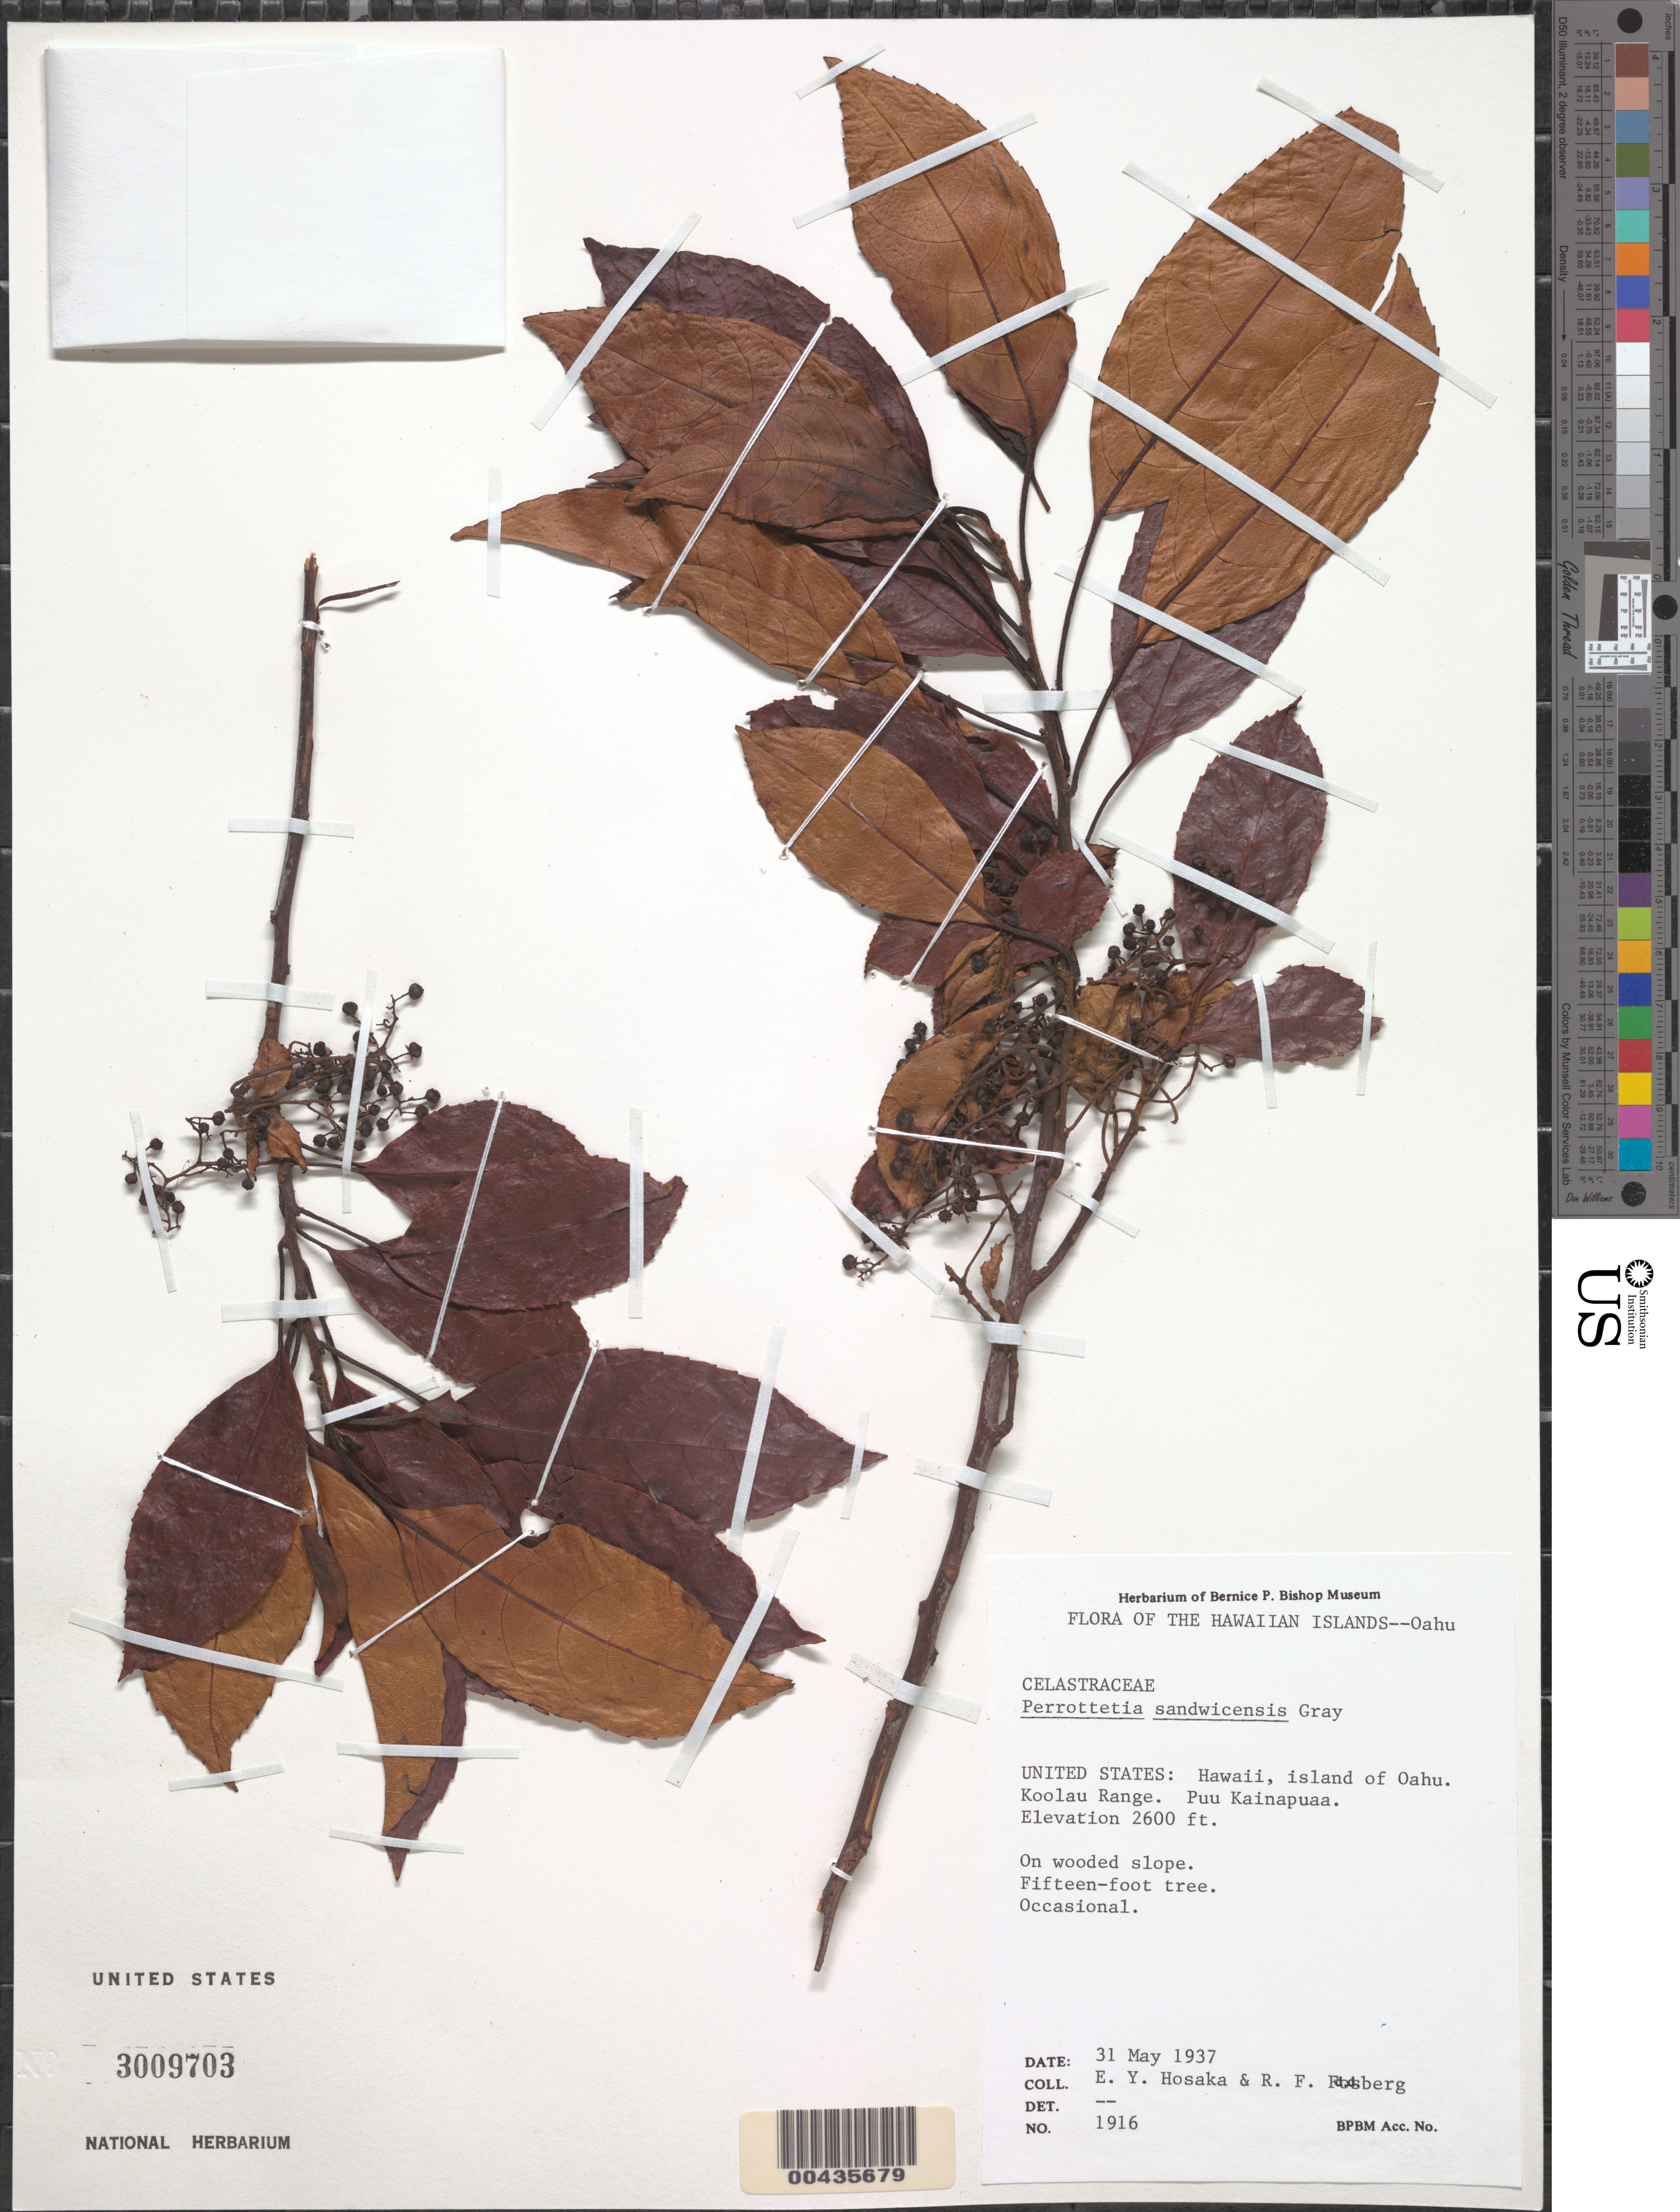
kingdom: Plantae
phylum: Tracheophyta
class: Magnoliopsida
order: Huerteales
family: Dipentodontaceae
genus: Perrottetia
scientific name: Perrottetia sandwicensis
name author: A. Gray in Wilkes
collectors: E. Y. Hosaka & F. R. Fosberg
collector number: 1916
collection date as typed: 31 May 1937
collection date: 1937-05-31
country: United States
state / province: Hawaii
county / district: Honolulu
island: Oahu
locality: Koolau Range. Puu Kainapuaa.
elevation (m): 792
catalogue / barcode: US 3009703